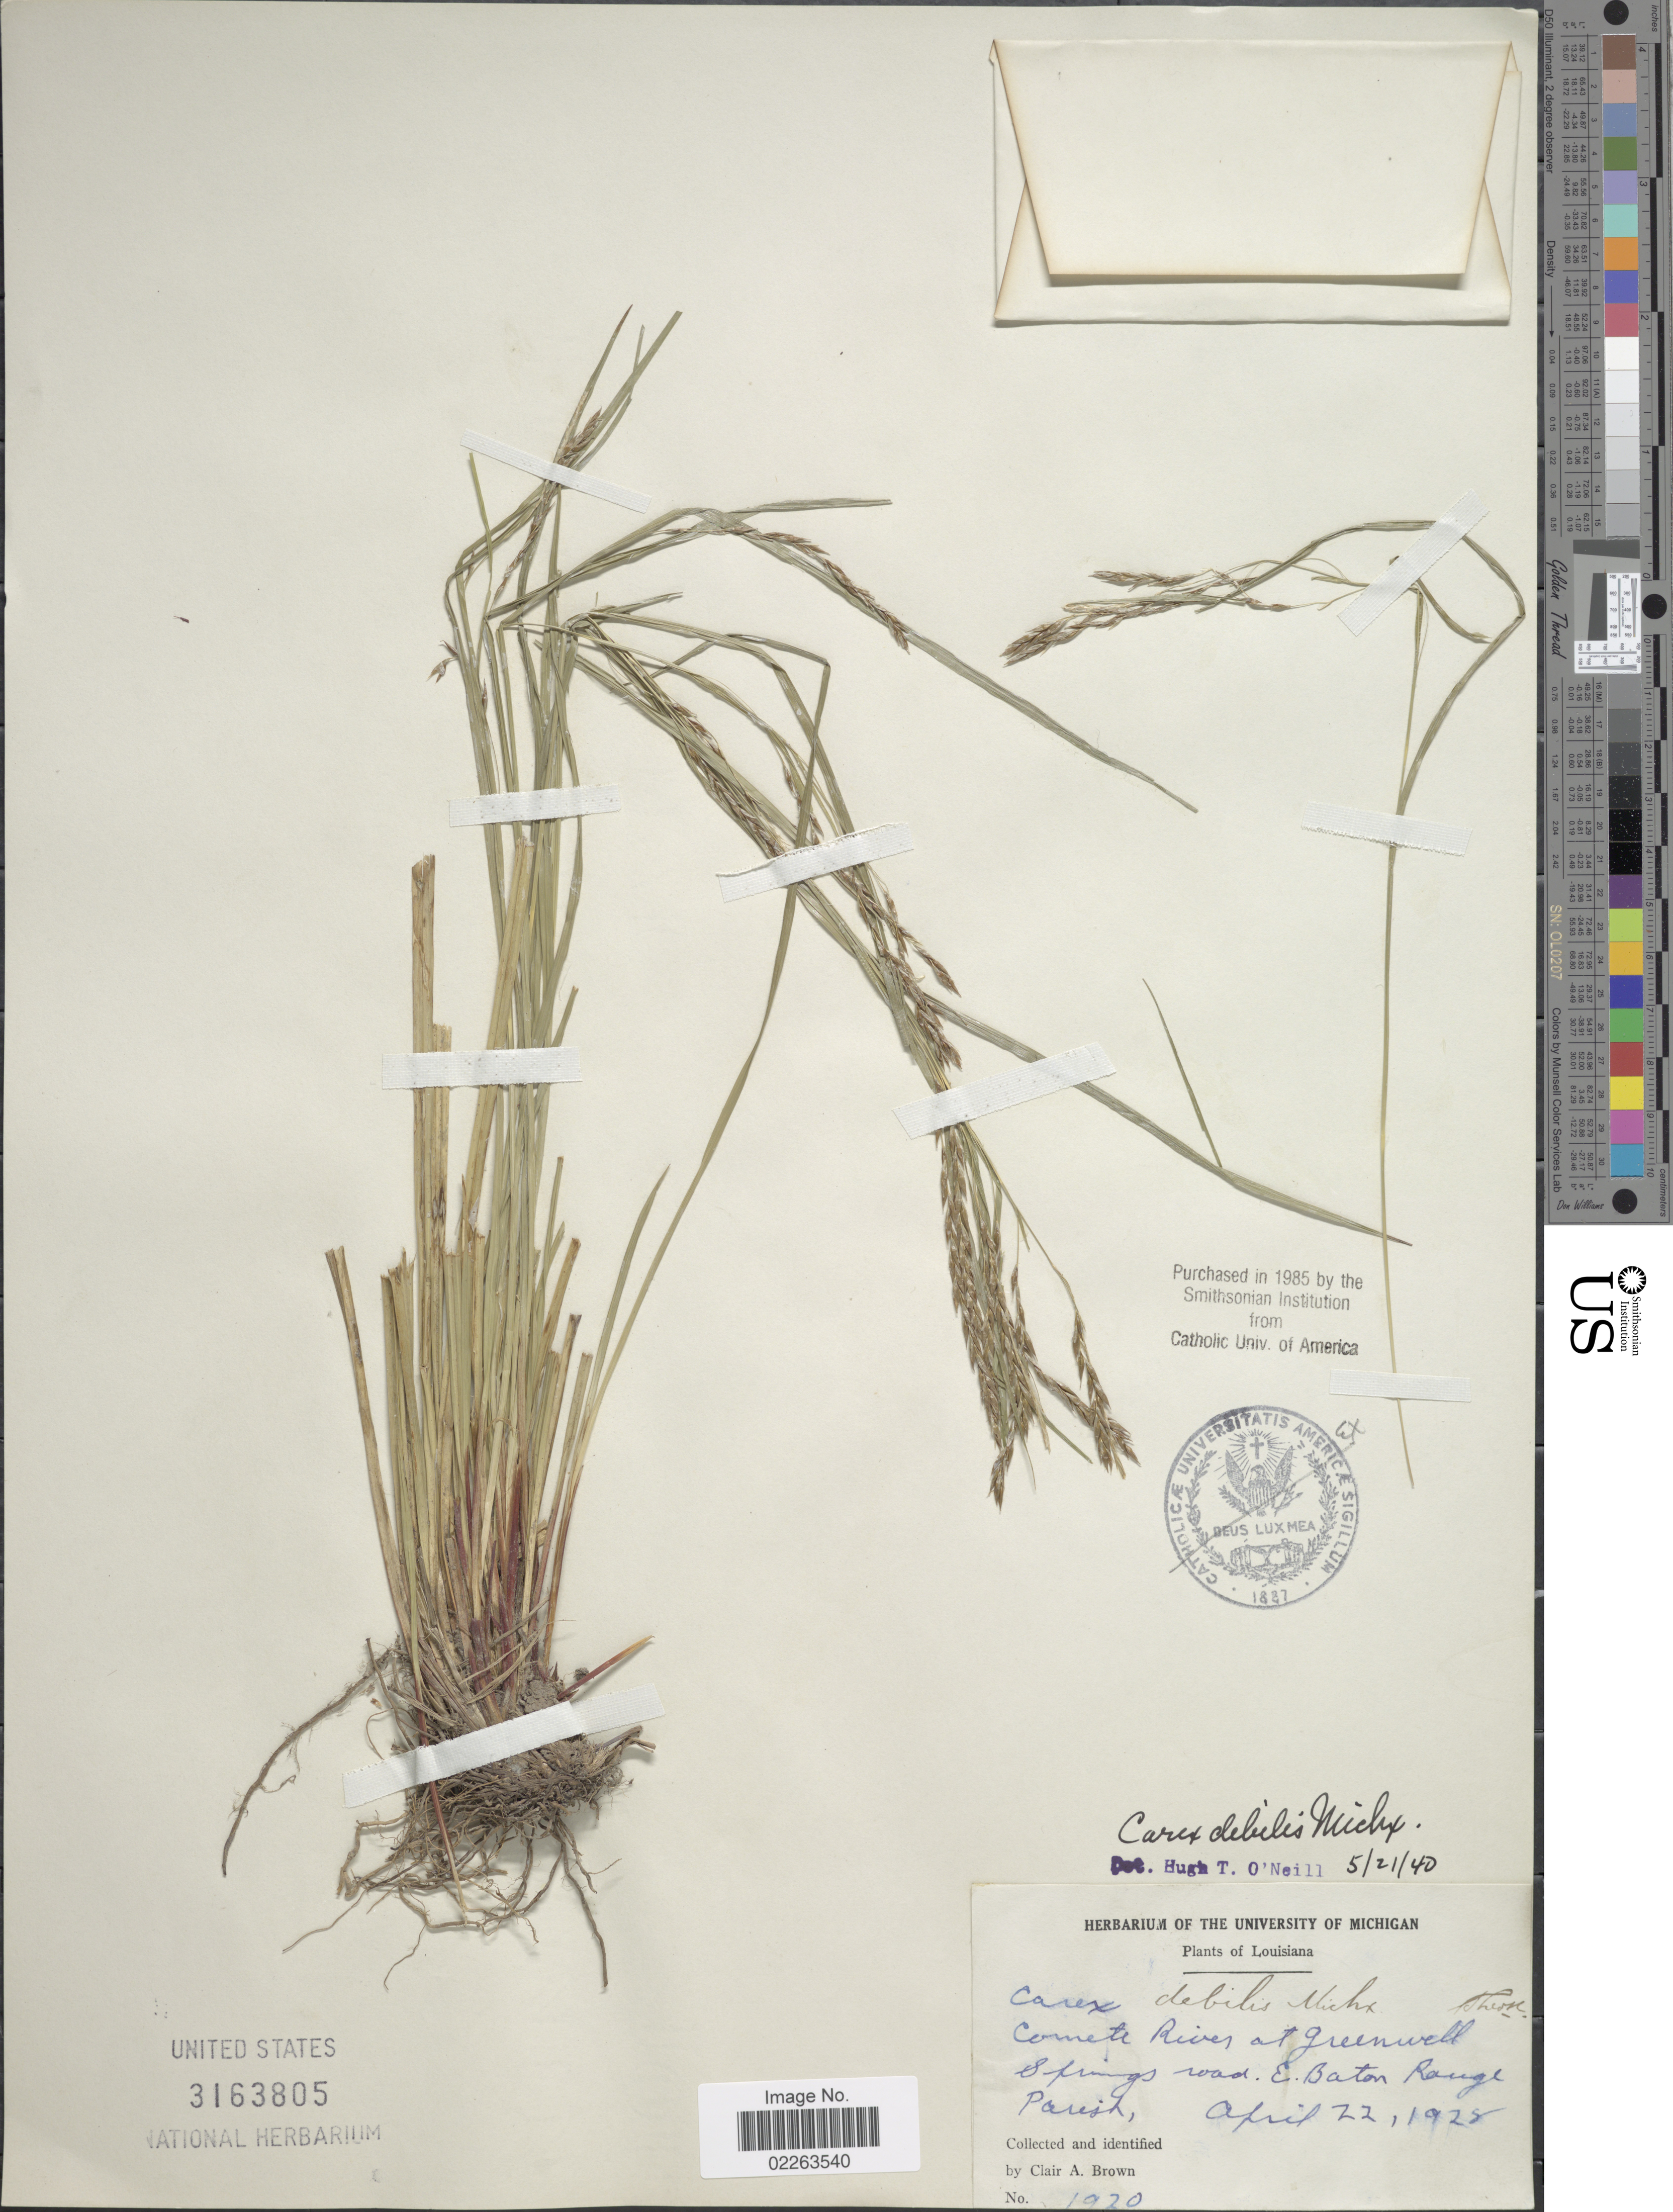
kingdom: Plantae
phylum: Tracheophyta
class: Liliopsida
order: Poales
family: Cyperaceae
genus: Carex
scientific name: Carex debilis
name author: Michx.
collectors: C. A. Brown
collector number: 1920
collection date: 1928-04-22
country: United States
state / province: Louisiana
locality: Comete River at Greenwell Springs road, E. Baton Rouge Parish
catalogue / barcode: US 3163805